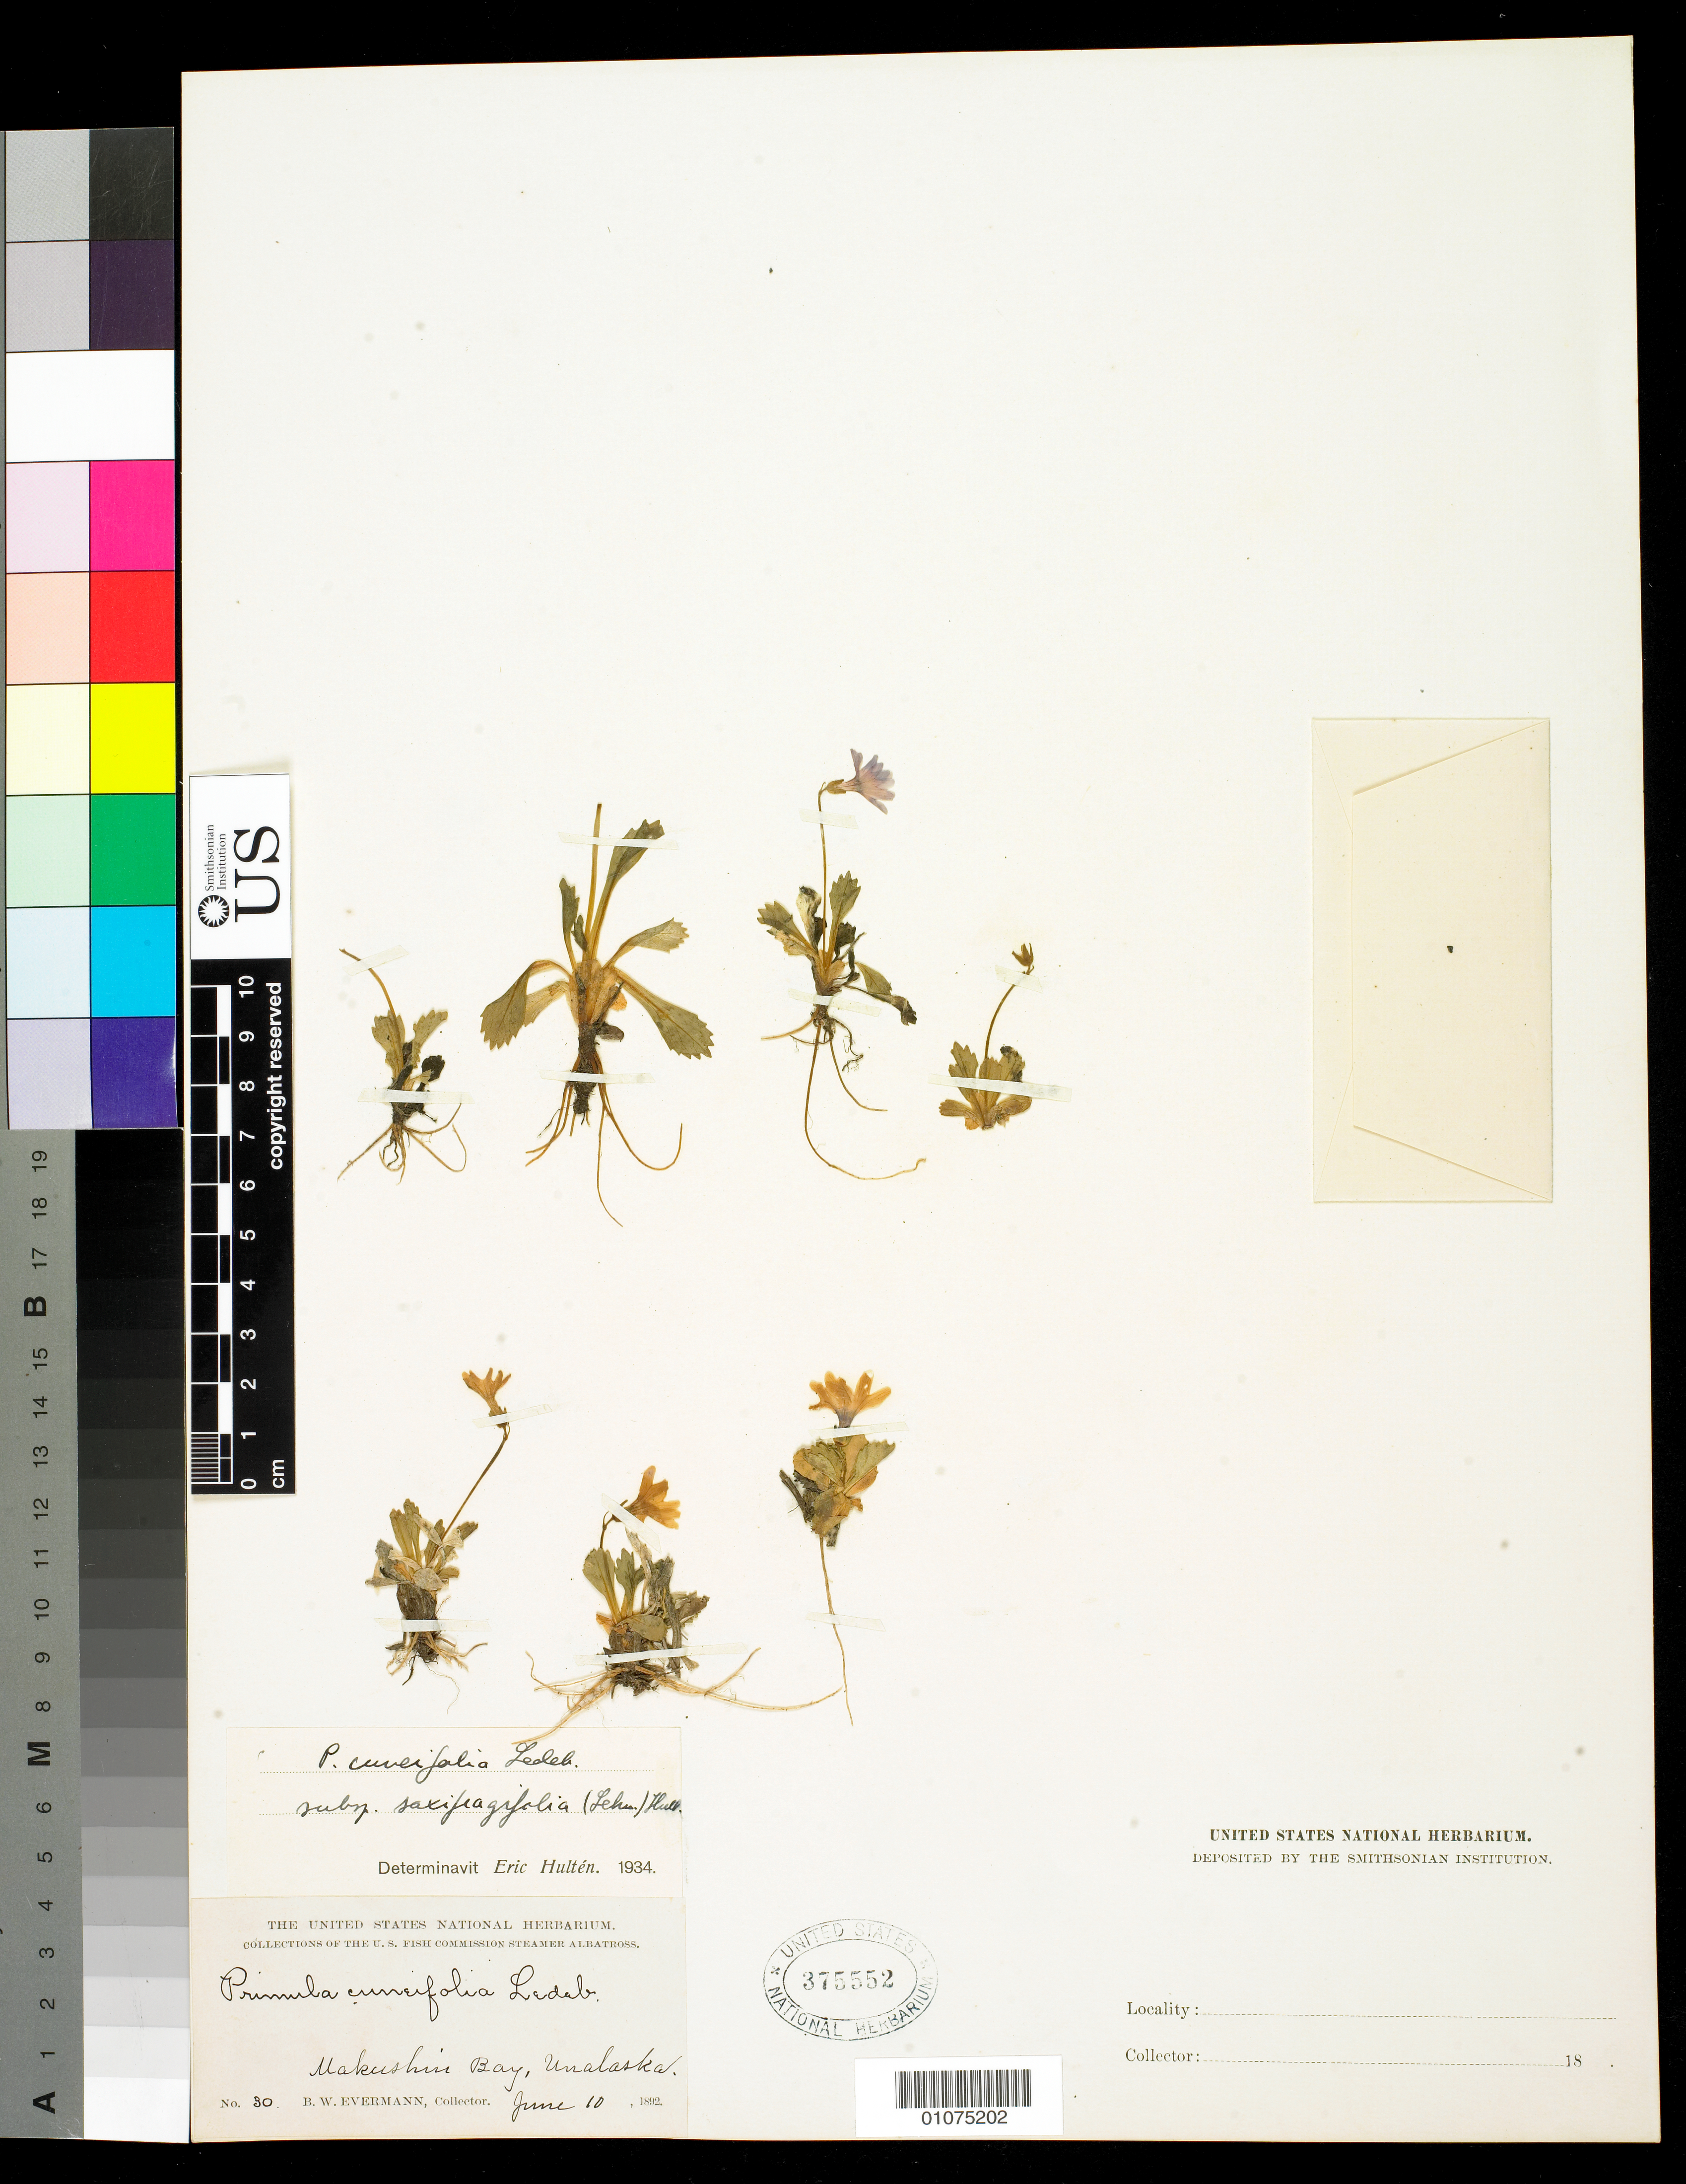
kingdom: Plantae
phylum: Tracheophyta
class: Magnoliopsida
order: Ericales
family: Primulaceae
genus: Primula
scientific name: Primula cuneifolia subsp. saxifragifolia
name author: (Lehm.) W.W. Sm. & Forrest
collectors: B. W. Evermann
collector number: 30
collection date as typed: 10 Jun 1892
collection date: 1892-06-10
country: United States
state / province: Alaska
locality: Unalaska, Makushin Bay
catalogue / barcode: US 375552